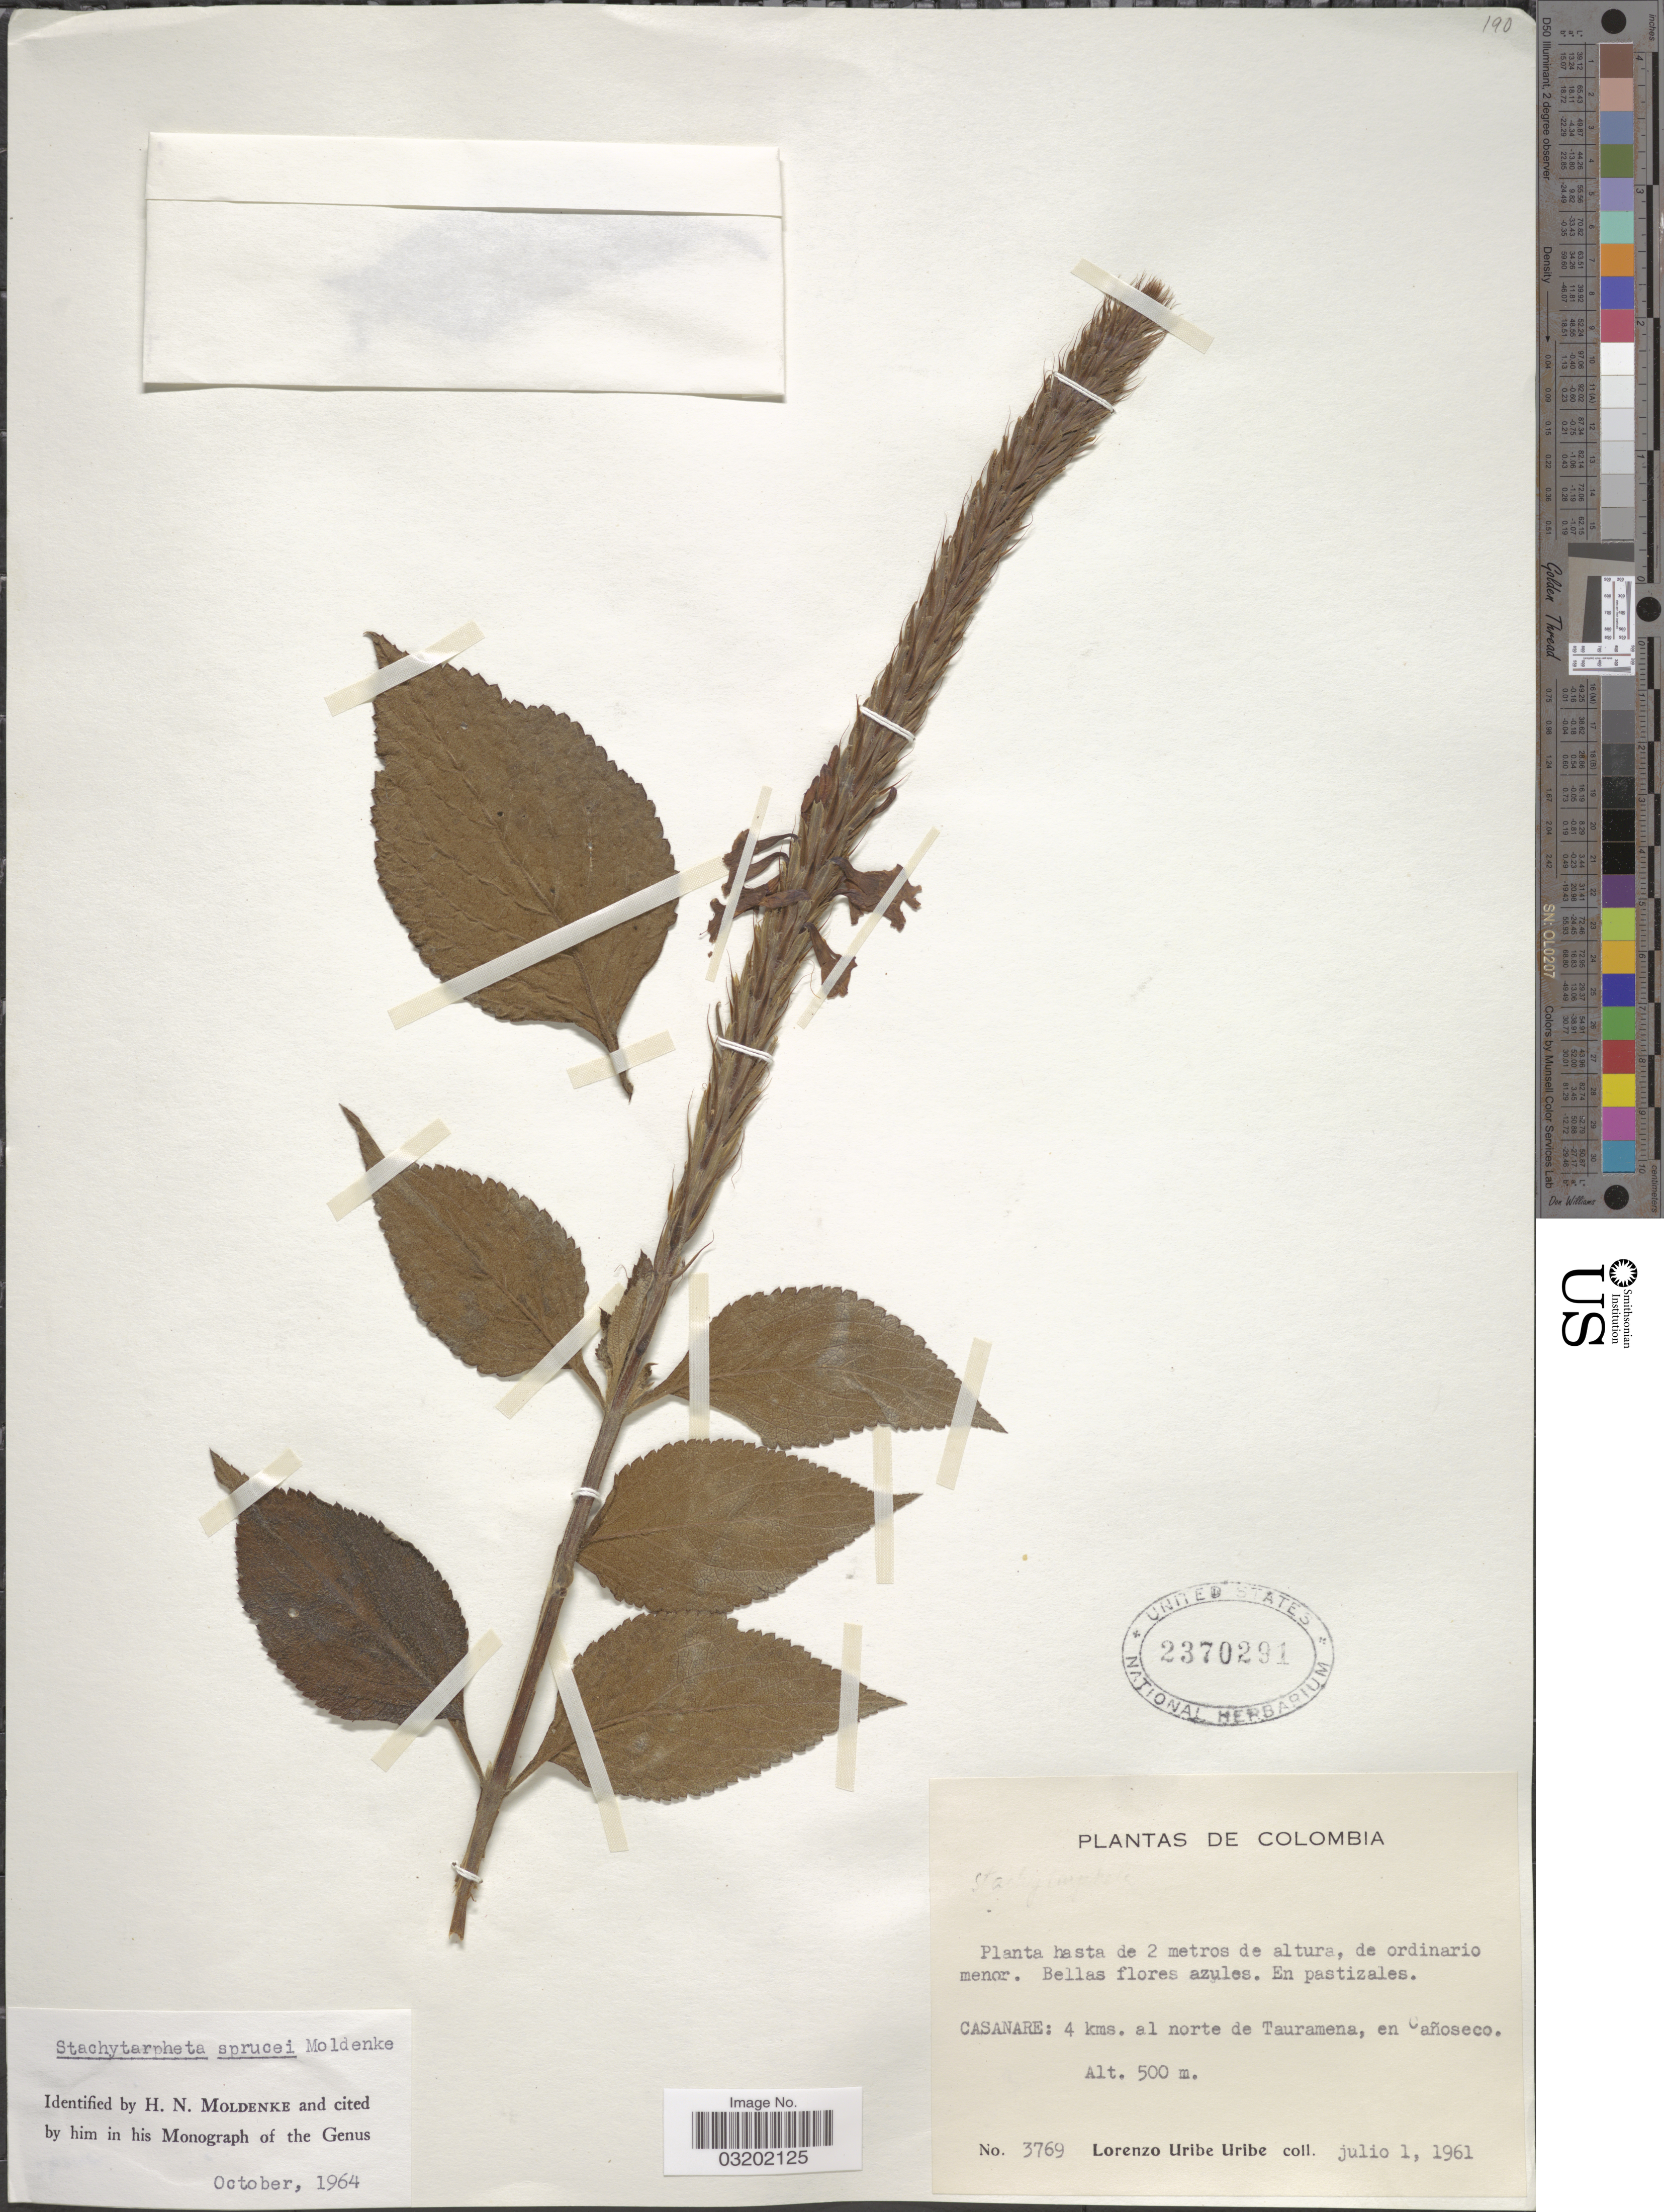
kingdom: Plantae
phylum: Tracheophyta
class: Magnoliopsida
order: Lamiales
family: Verbenaceae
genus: Stachytarpheta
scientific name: Stachytarpheta sprucei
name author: Moldenke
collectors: L. Uribe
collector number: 3769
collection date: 1961-07-01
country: Colombia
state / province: Casanare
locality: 4 kms. al norte de Tauramena, en Cañoseco.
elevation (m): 500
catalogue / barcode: US 2370291